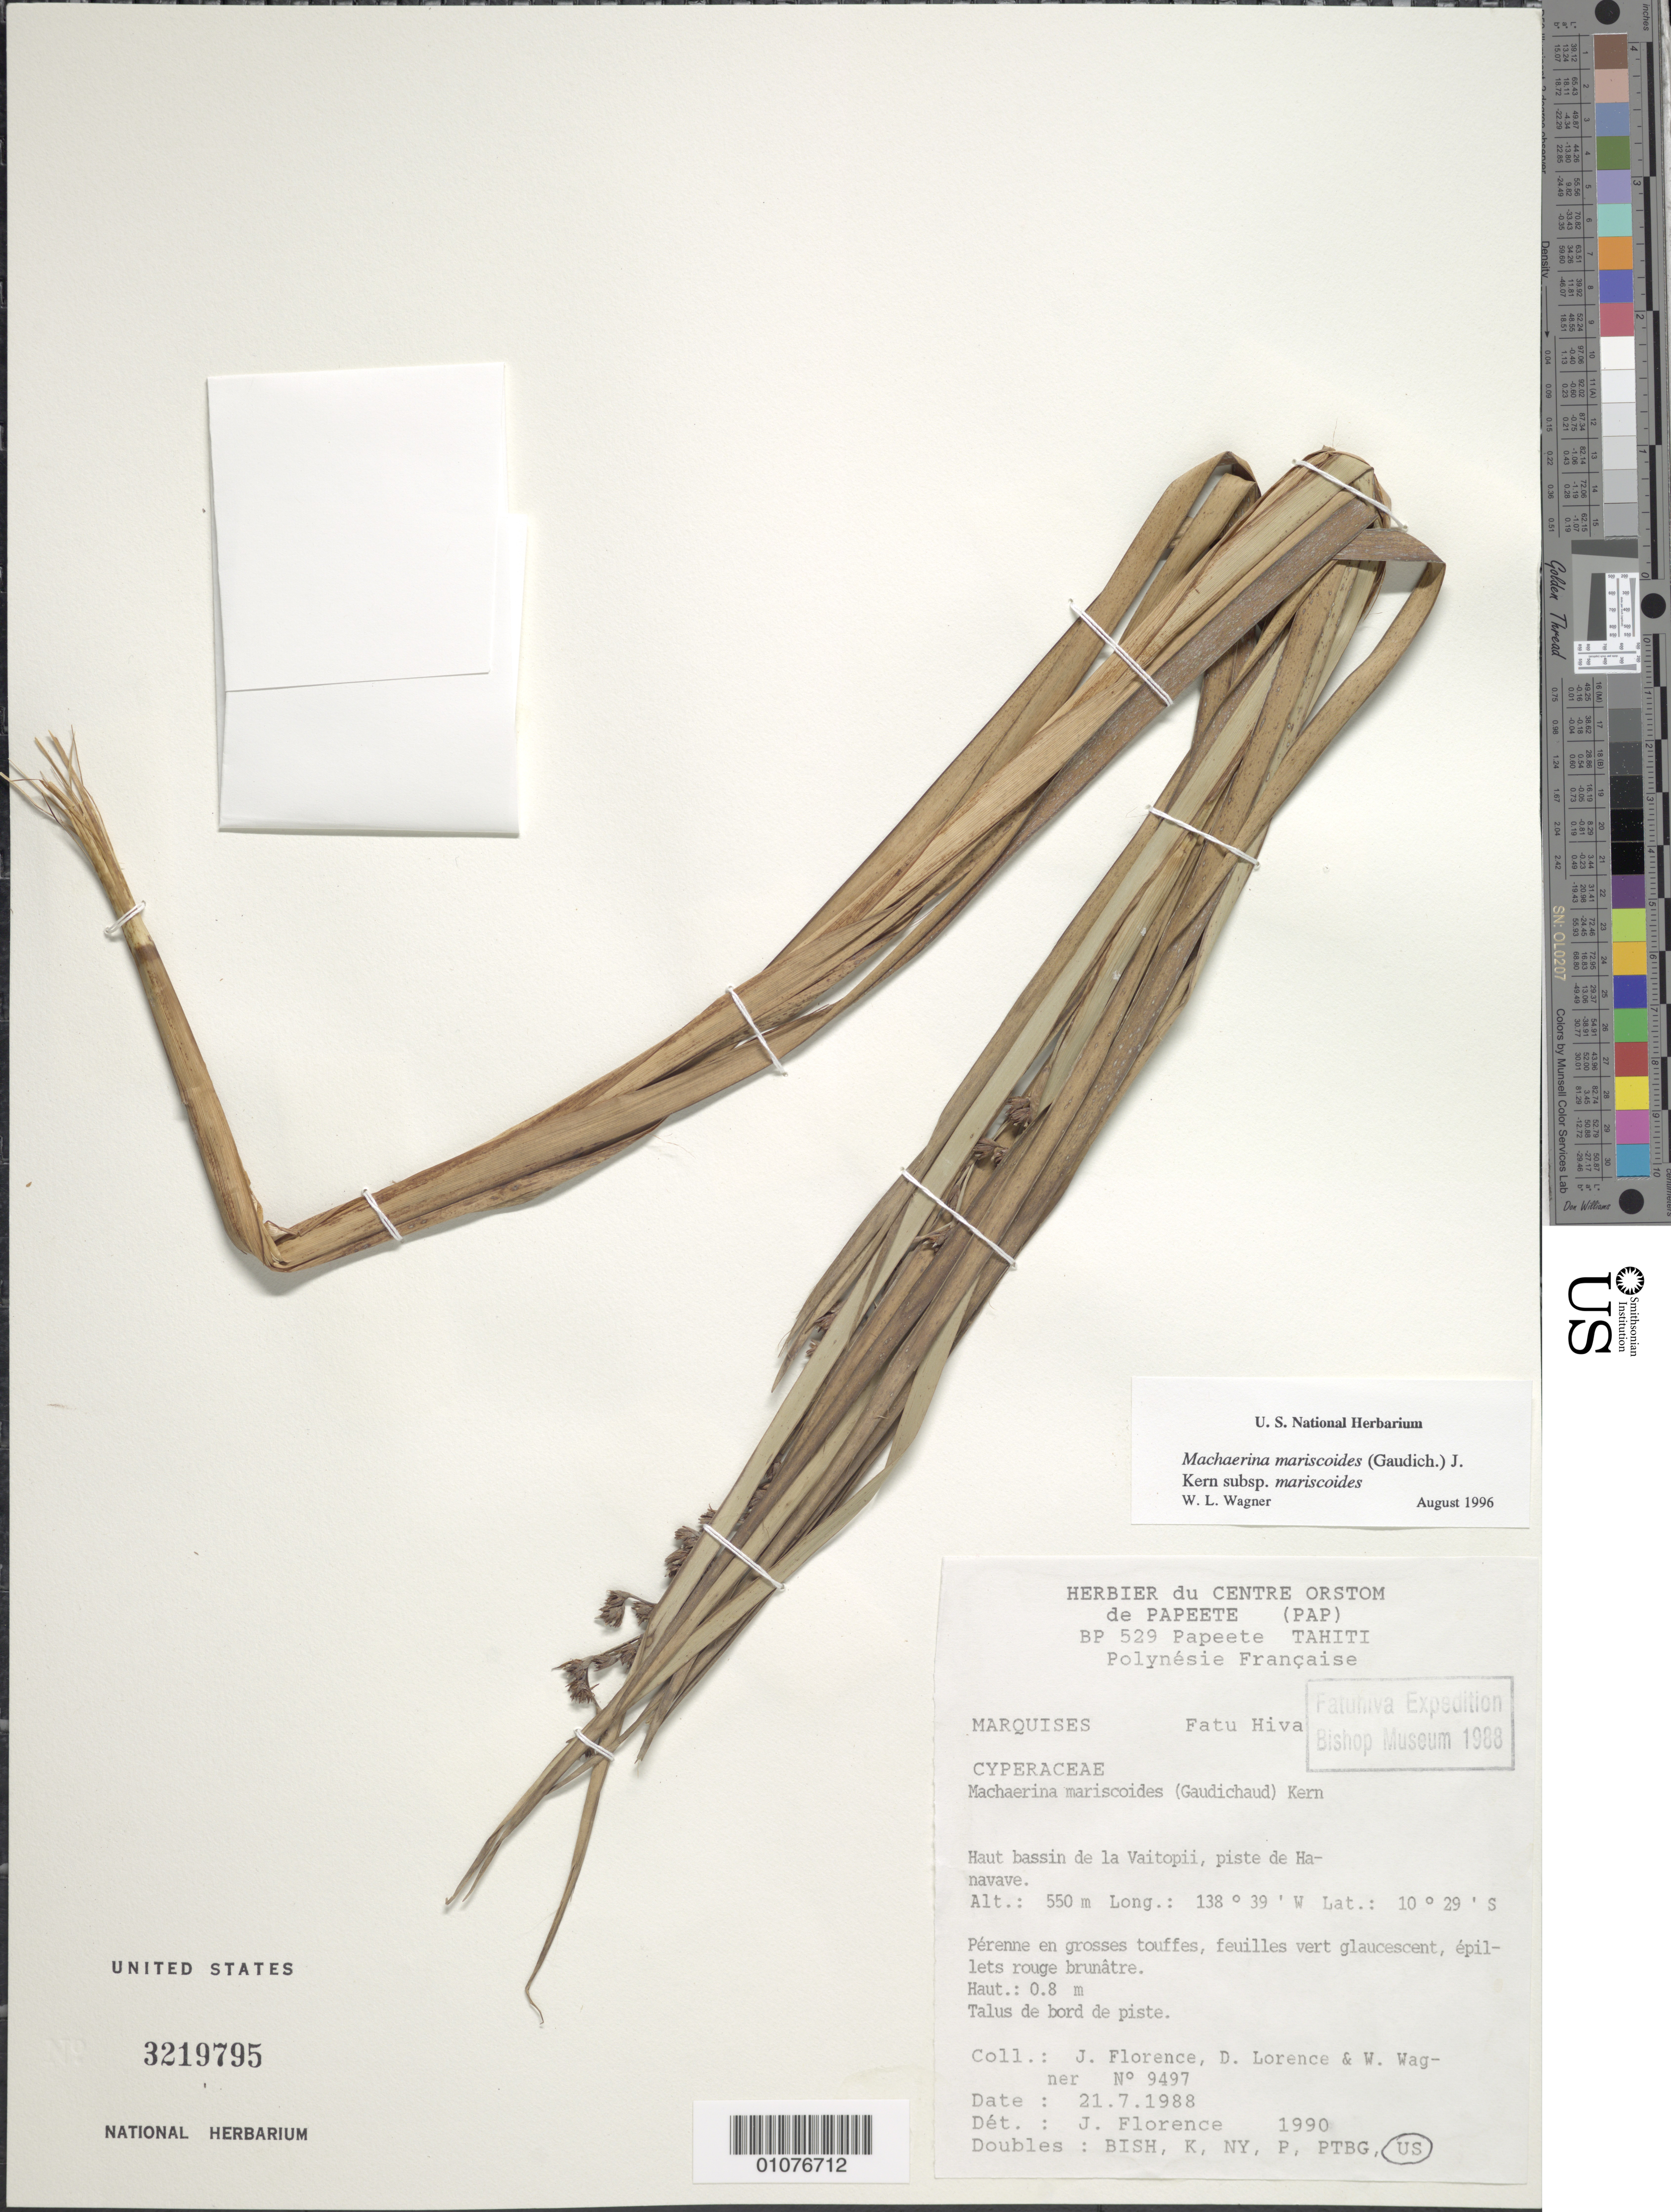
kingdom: Plantae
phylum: Tracheophyta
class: Liliopsida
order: Poales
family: Cyperaceae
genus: Machaerina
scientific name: Machaerina mariscoides subsp. mariscoides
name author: (Gaudich.) J. Kern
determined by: Florence, J.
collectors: J. Florence, D. Lorence & W. L. Wagner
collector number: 9497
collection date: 1988-07-21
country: French Polynesia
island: Fatu Hiva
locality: Haut bassin de la Vaitopii, piste de Hanavave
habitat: Tallus de bord de piste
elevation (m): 550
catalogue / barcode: US 3219795